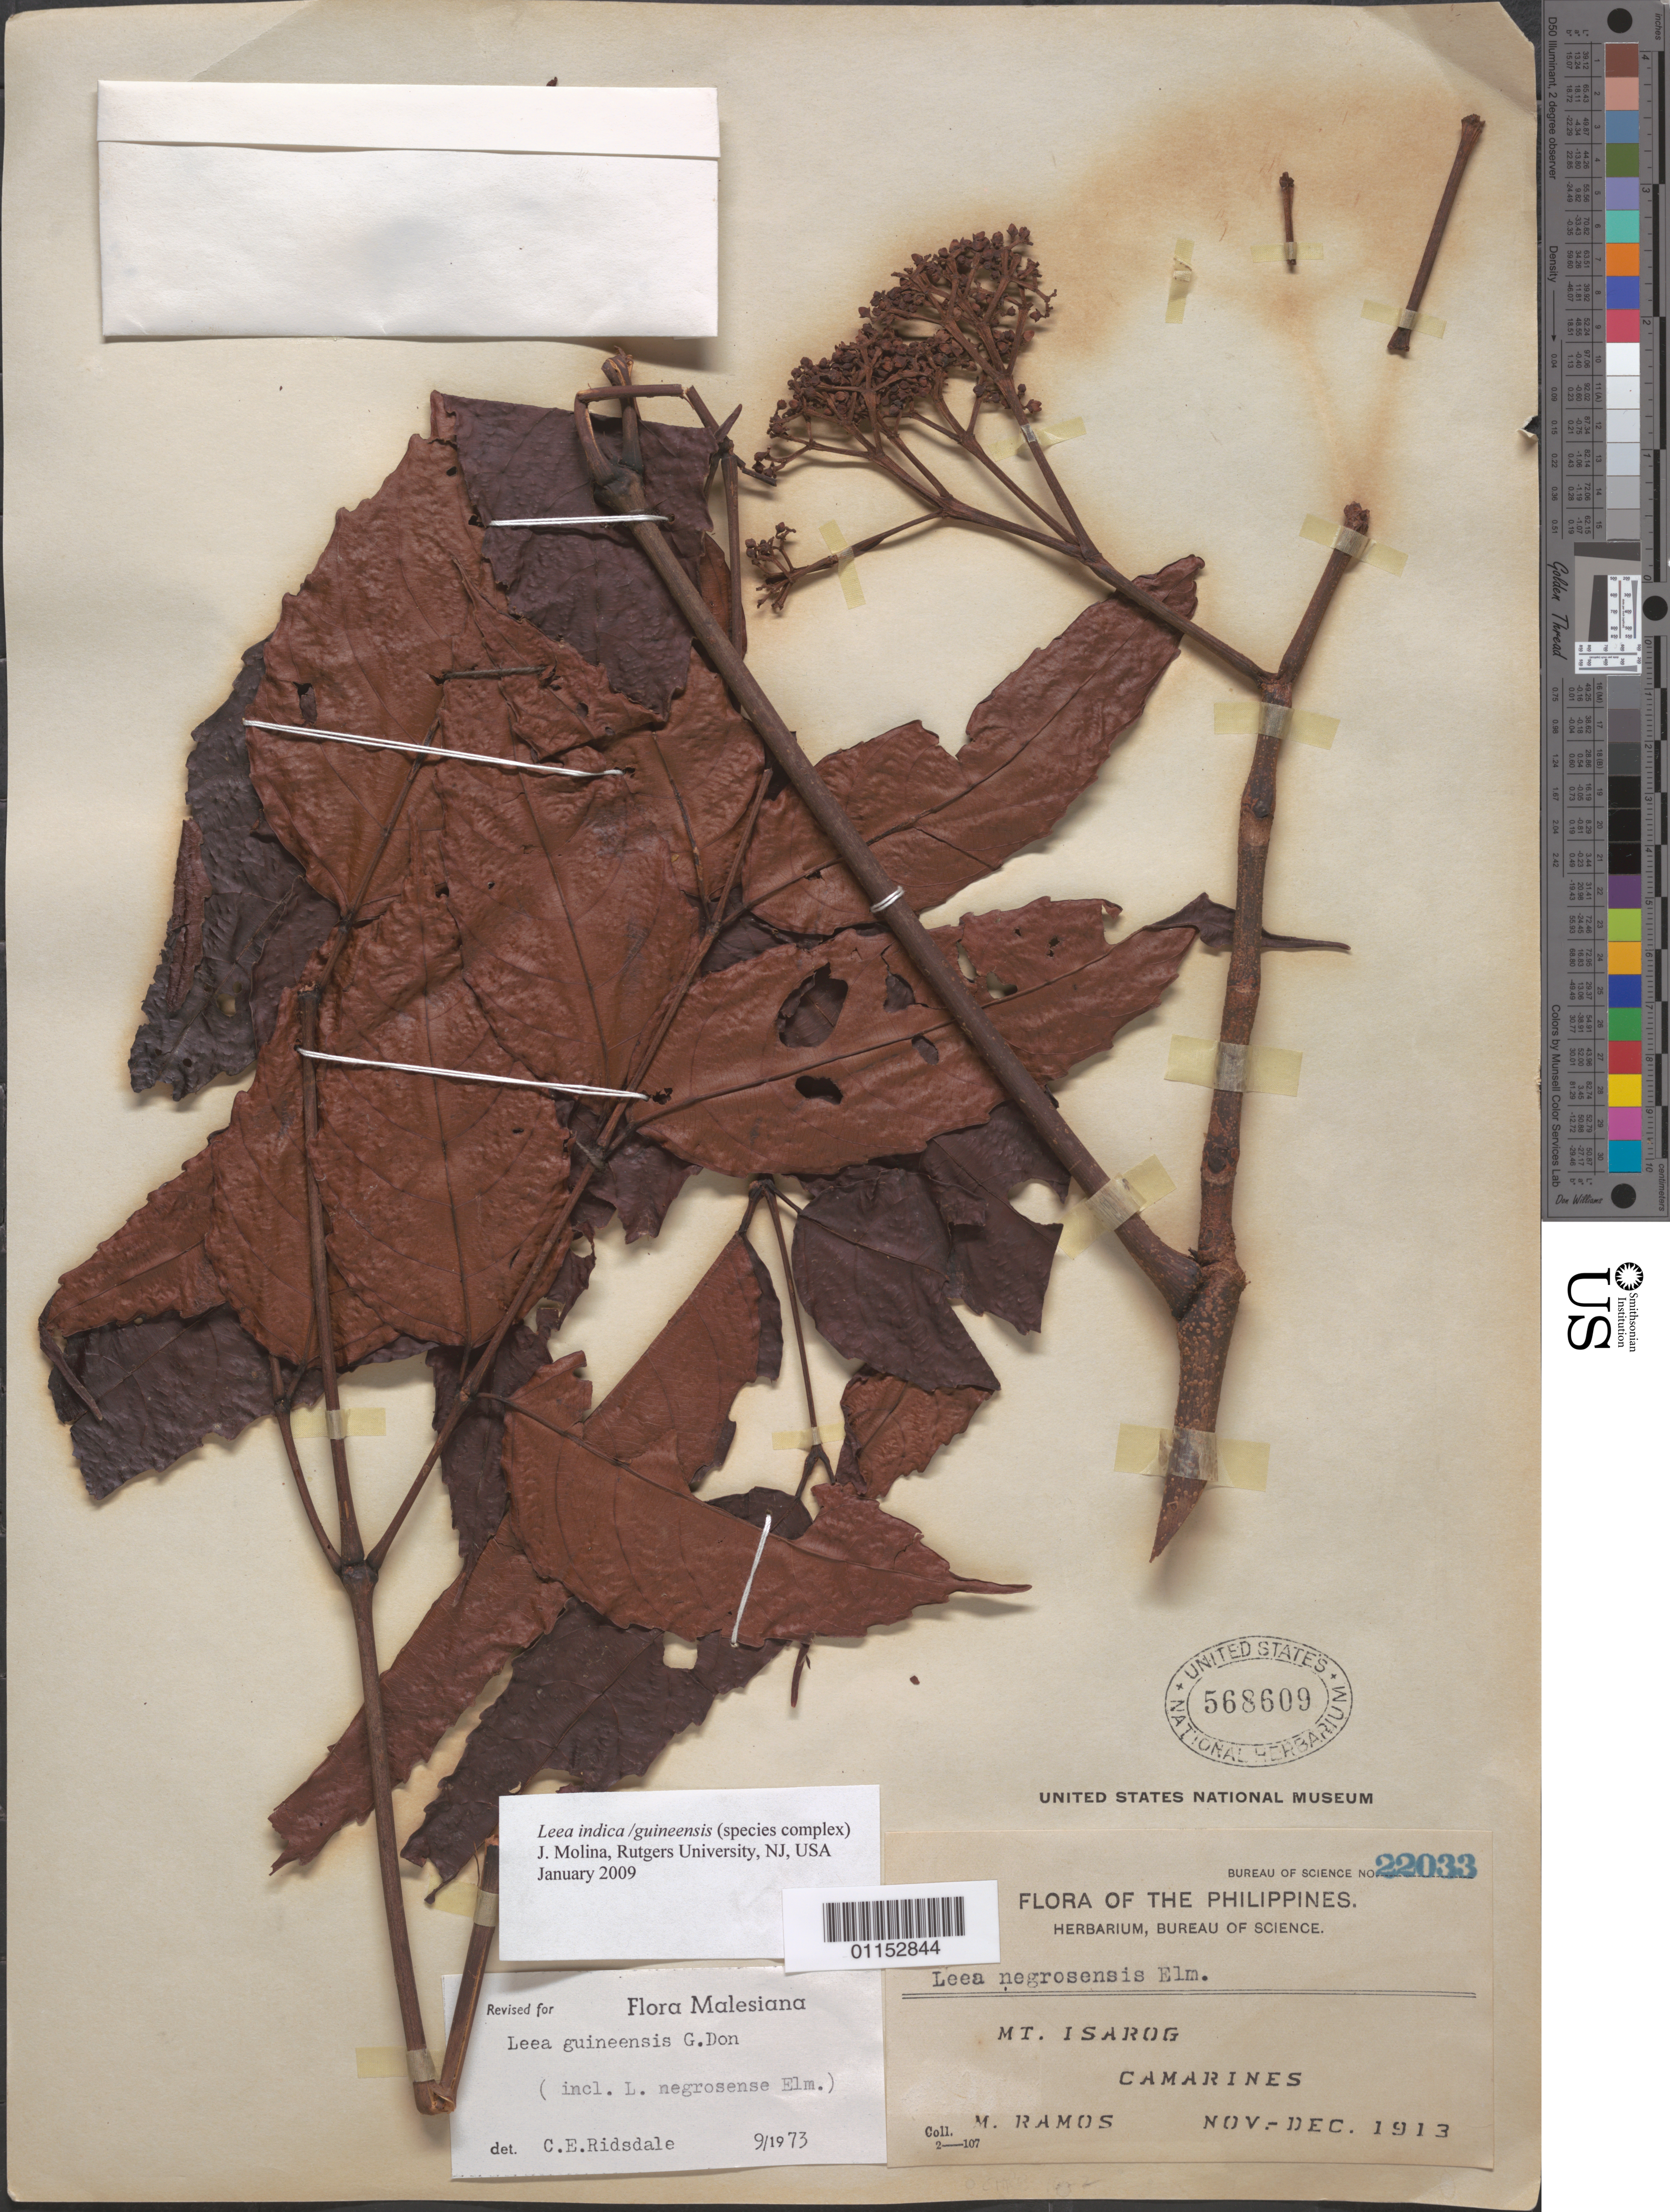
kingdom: Plantae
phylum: Tracheophyta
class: Magnoliopsida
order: Vitales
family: Vitaceae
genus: Leea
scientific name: Leea indica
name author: (Burm. f.) Merr.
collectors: M. Ramos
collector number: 22033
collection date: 1913-11/1913-12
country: Philippines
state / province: Bicol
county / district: Camarines Sur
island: Luzon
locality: Mt. Isarog.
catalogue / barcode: US 568609